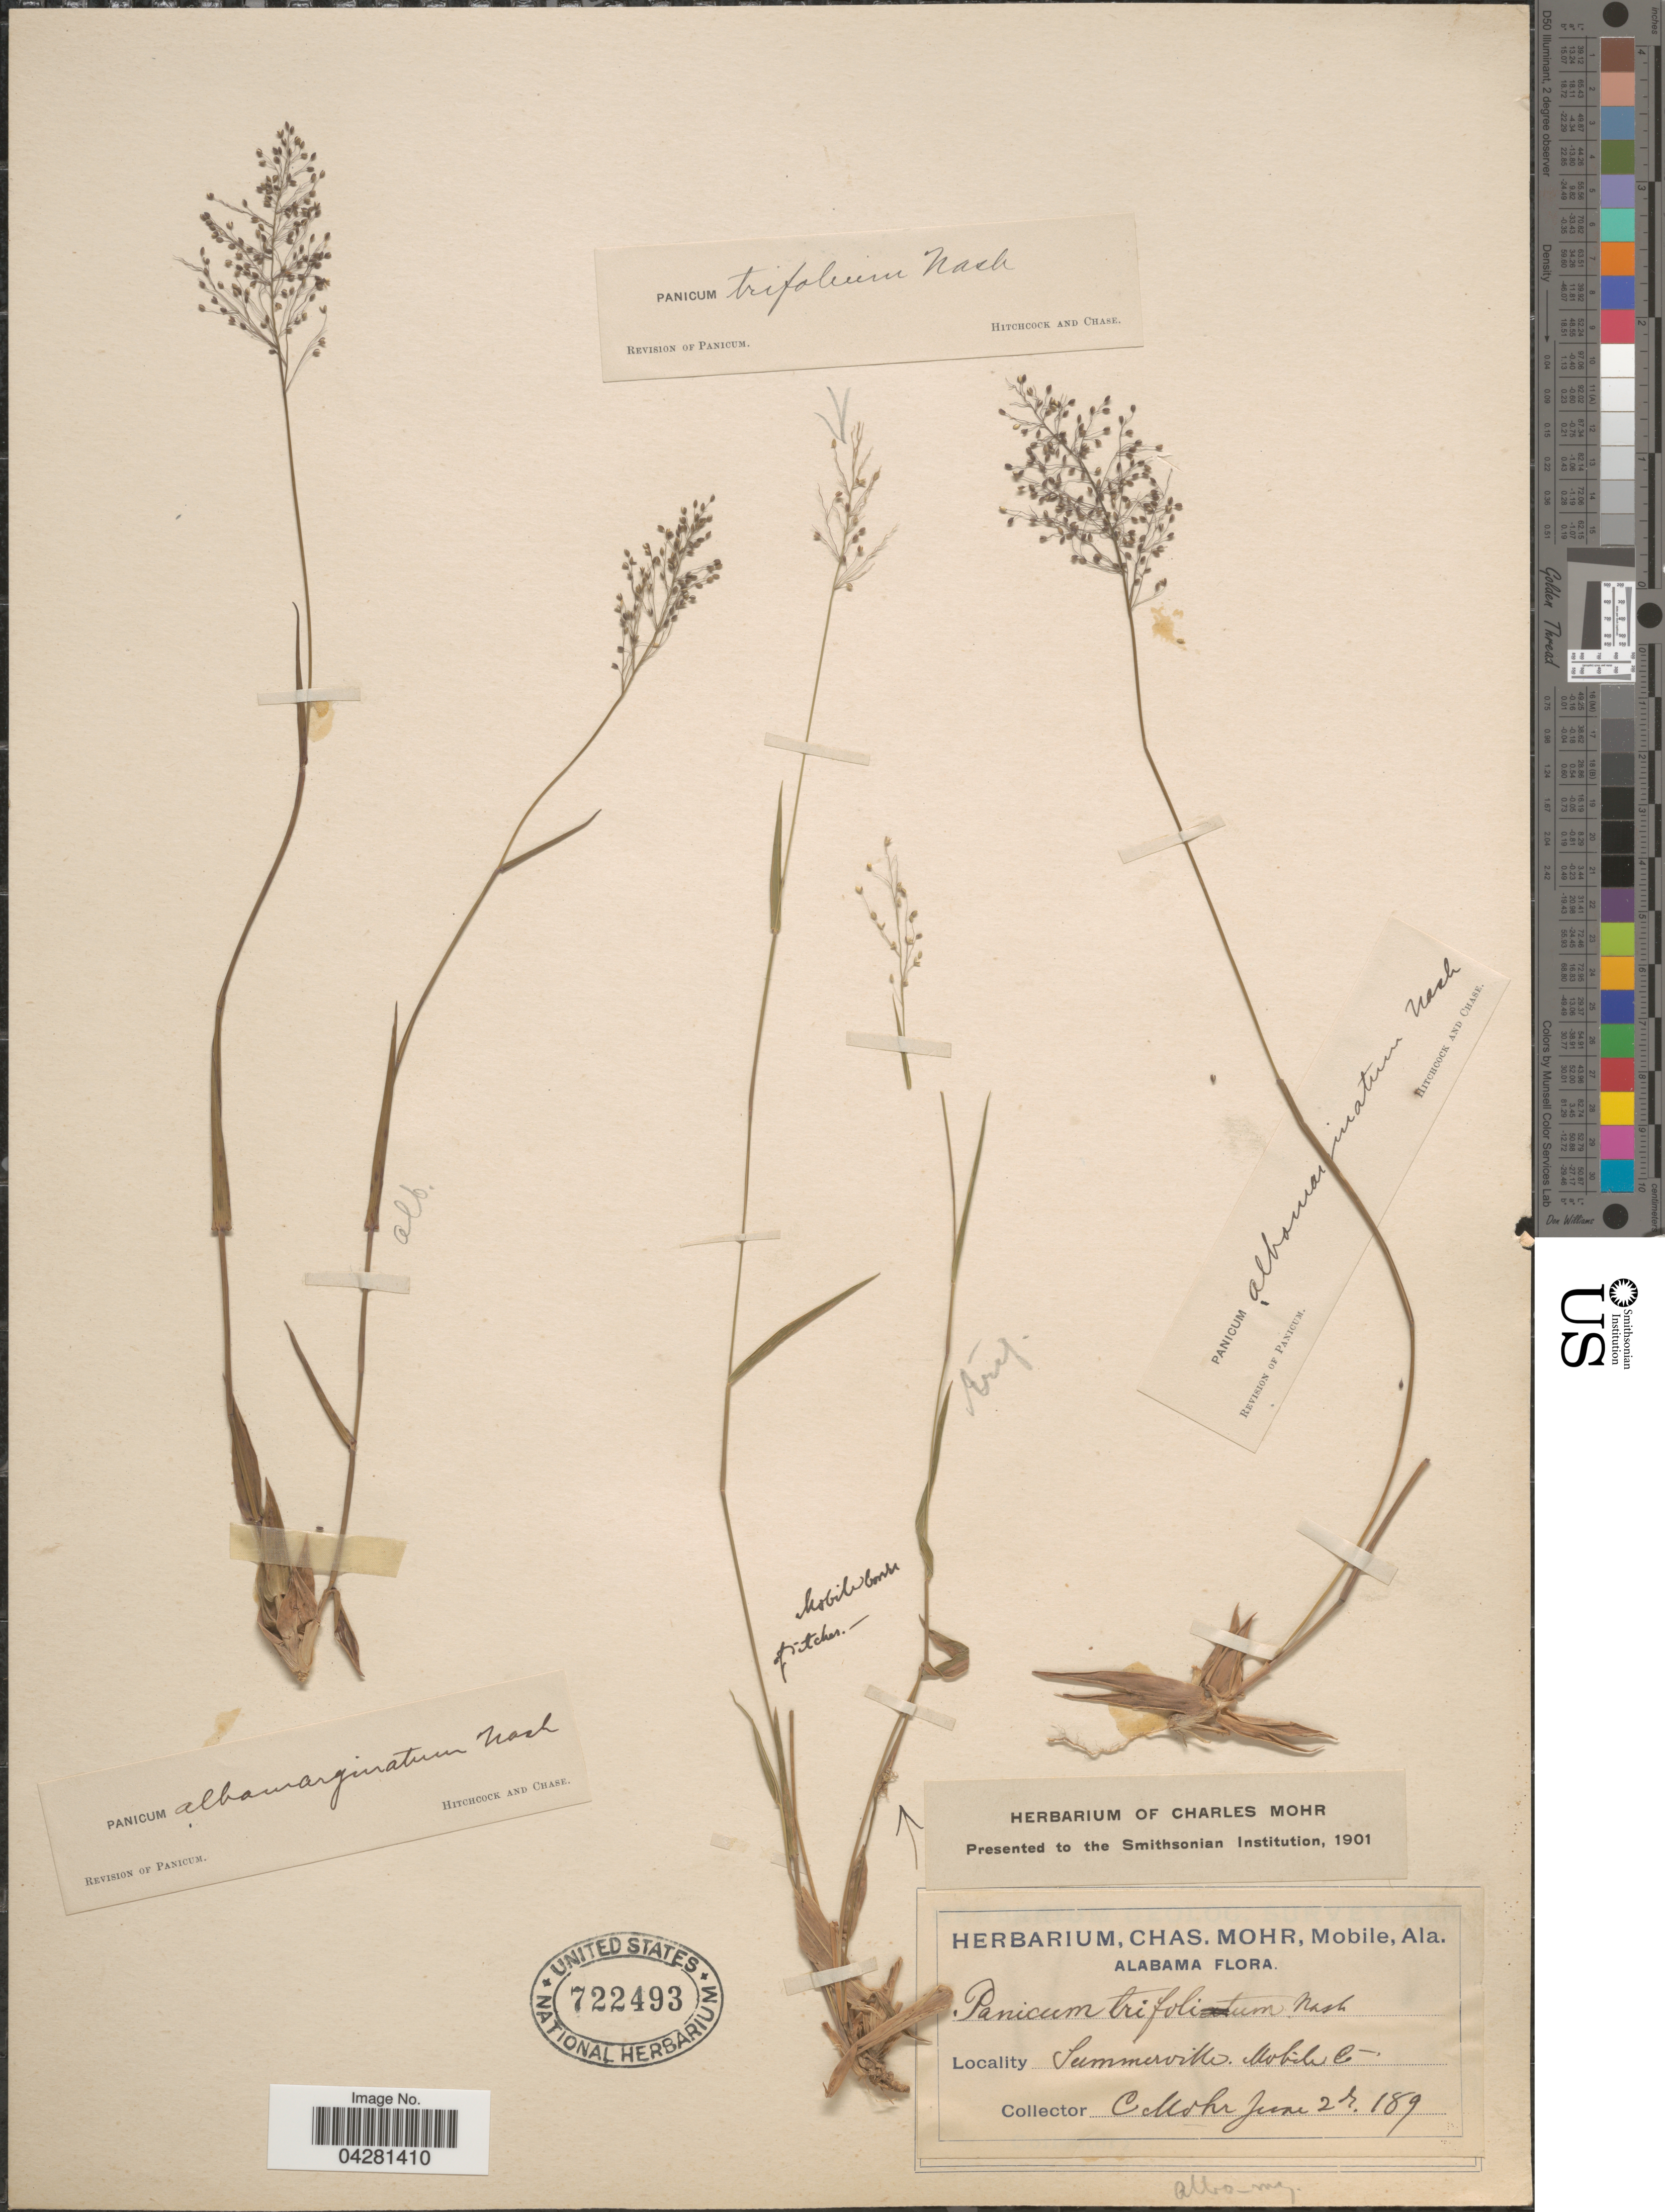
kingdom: Plantae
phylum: Tracheophyta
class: Liliopsida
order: Poales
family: Poaceae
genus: Dichanthelium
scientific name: Dichanthelium dichotomum var. unciphyllum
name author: (Trin.) Davidse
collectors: Mohr, C. T. (herbarium)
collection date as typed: June 2th 189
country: United States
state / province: Alabama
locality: Summerville, Mobile Co.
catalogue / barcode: US 722493